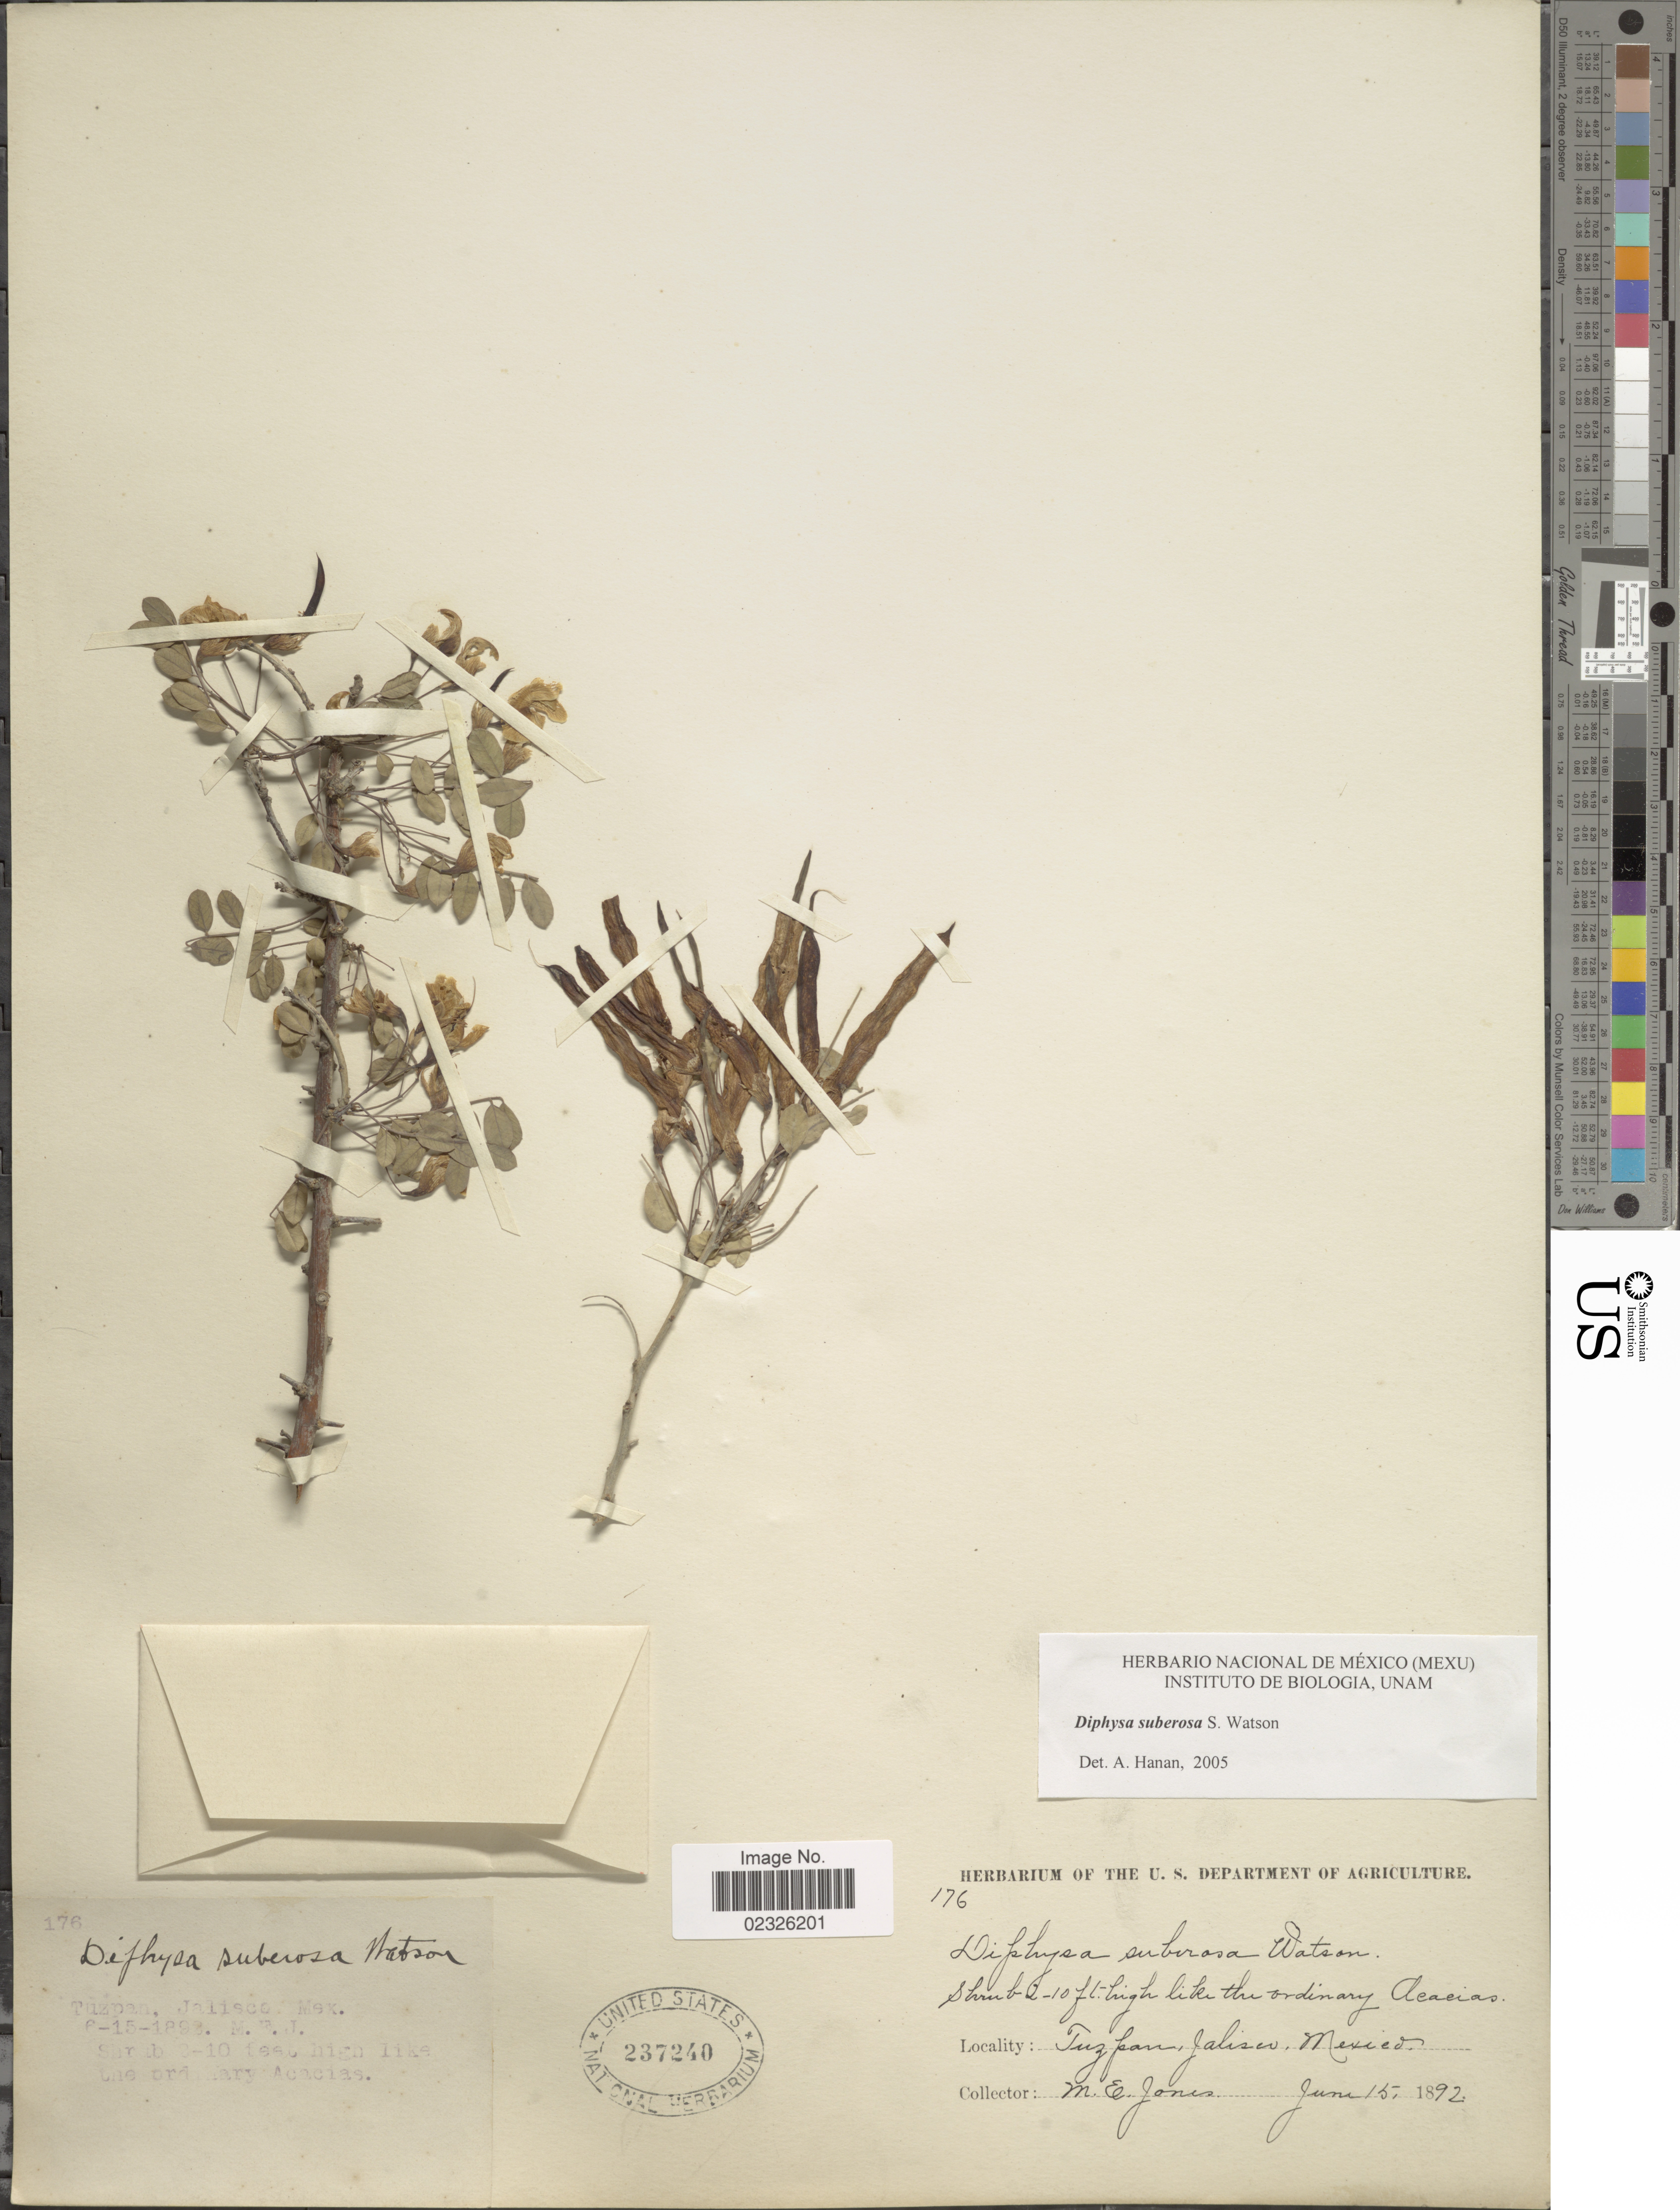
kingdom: Plantae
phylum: Tracheophyta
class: Magnoliopsida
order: Fabales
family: Fabaceae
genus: Diphysa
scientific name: Diphysa suberosa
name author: S. Watson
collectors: M. E. Jones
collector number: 176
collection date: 1892-06-15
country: Mexico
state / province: Jalisco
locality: Tuzpan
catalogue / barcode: US 237240